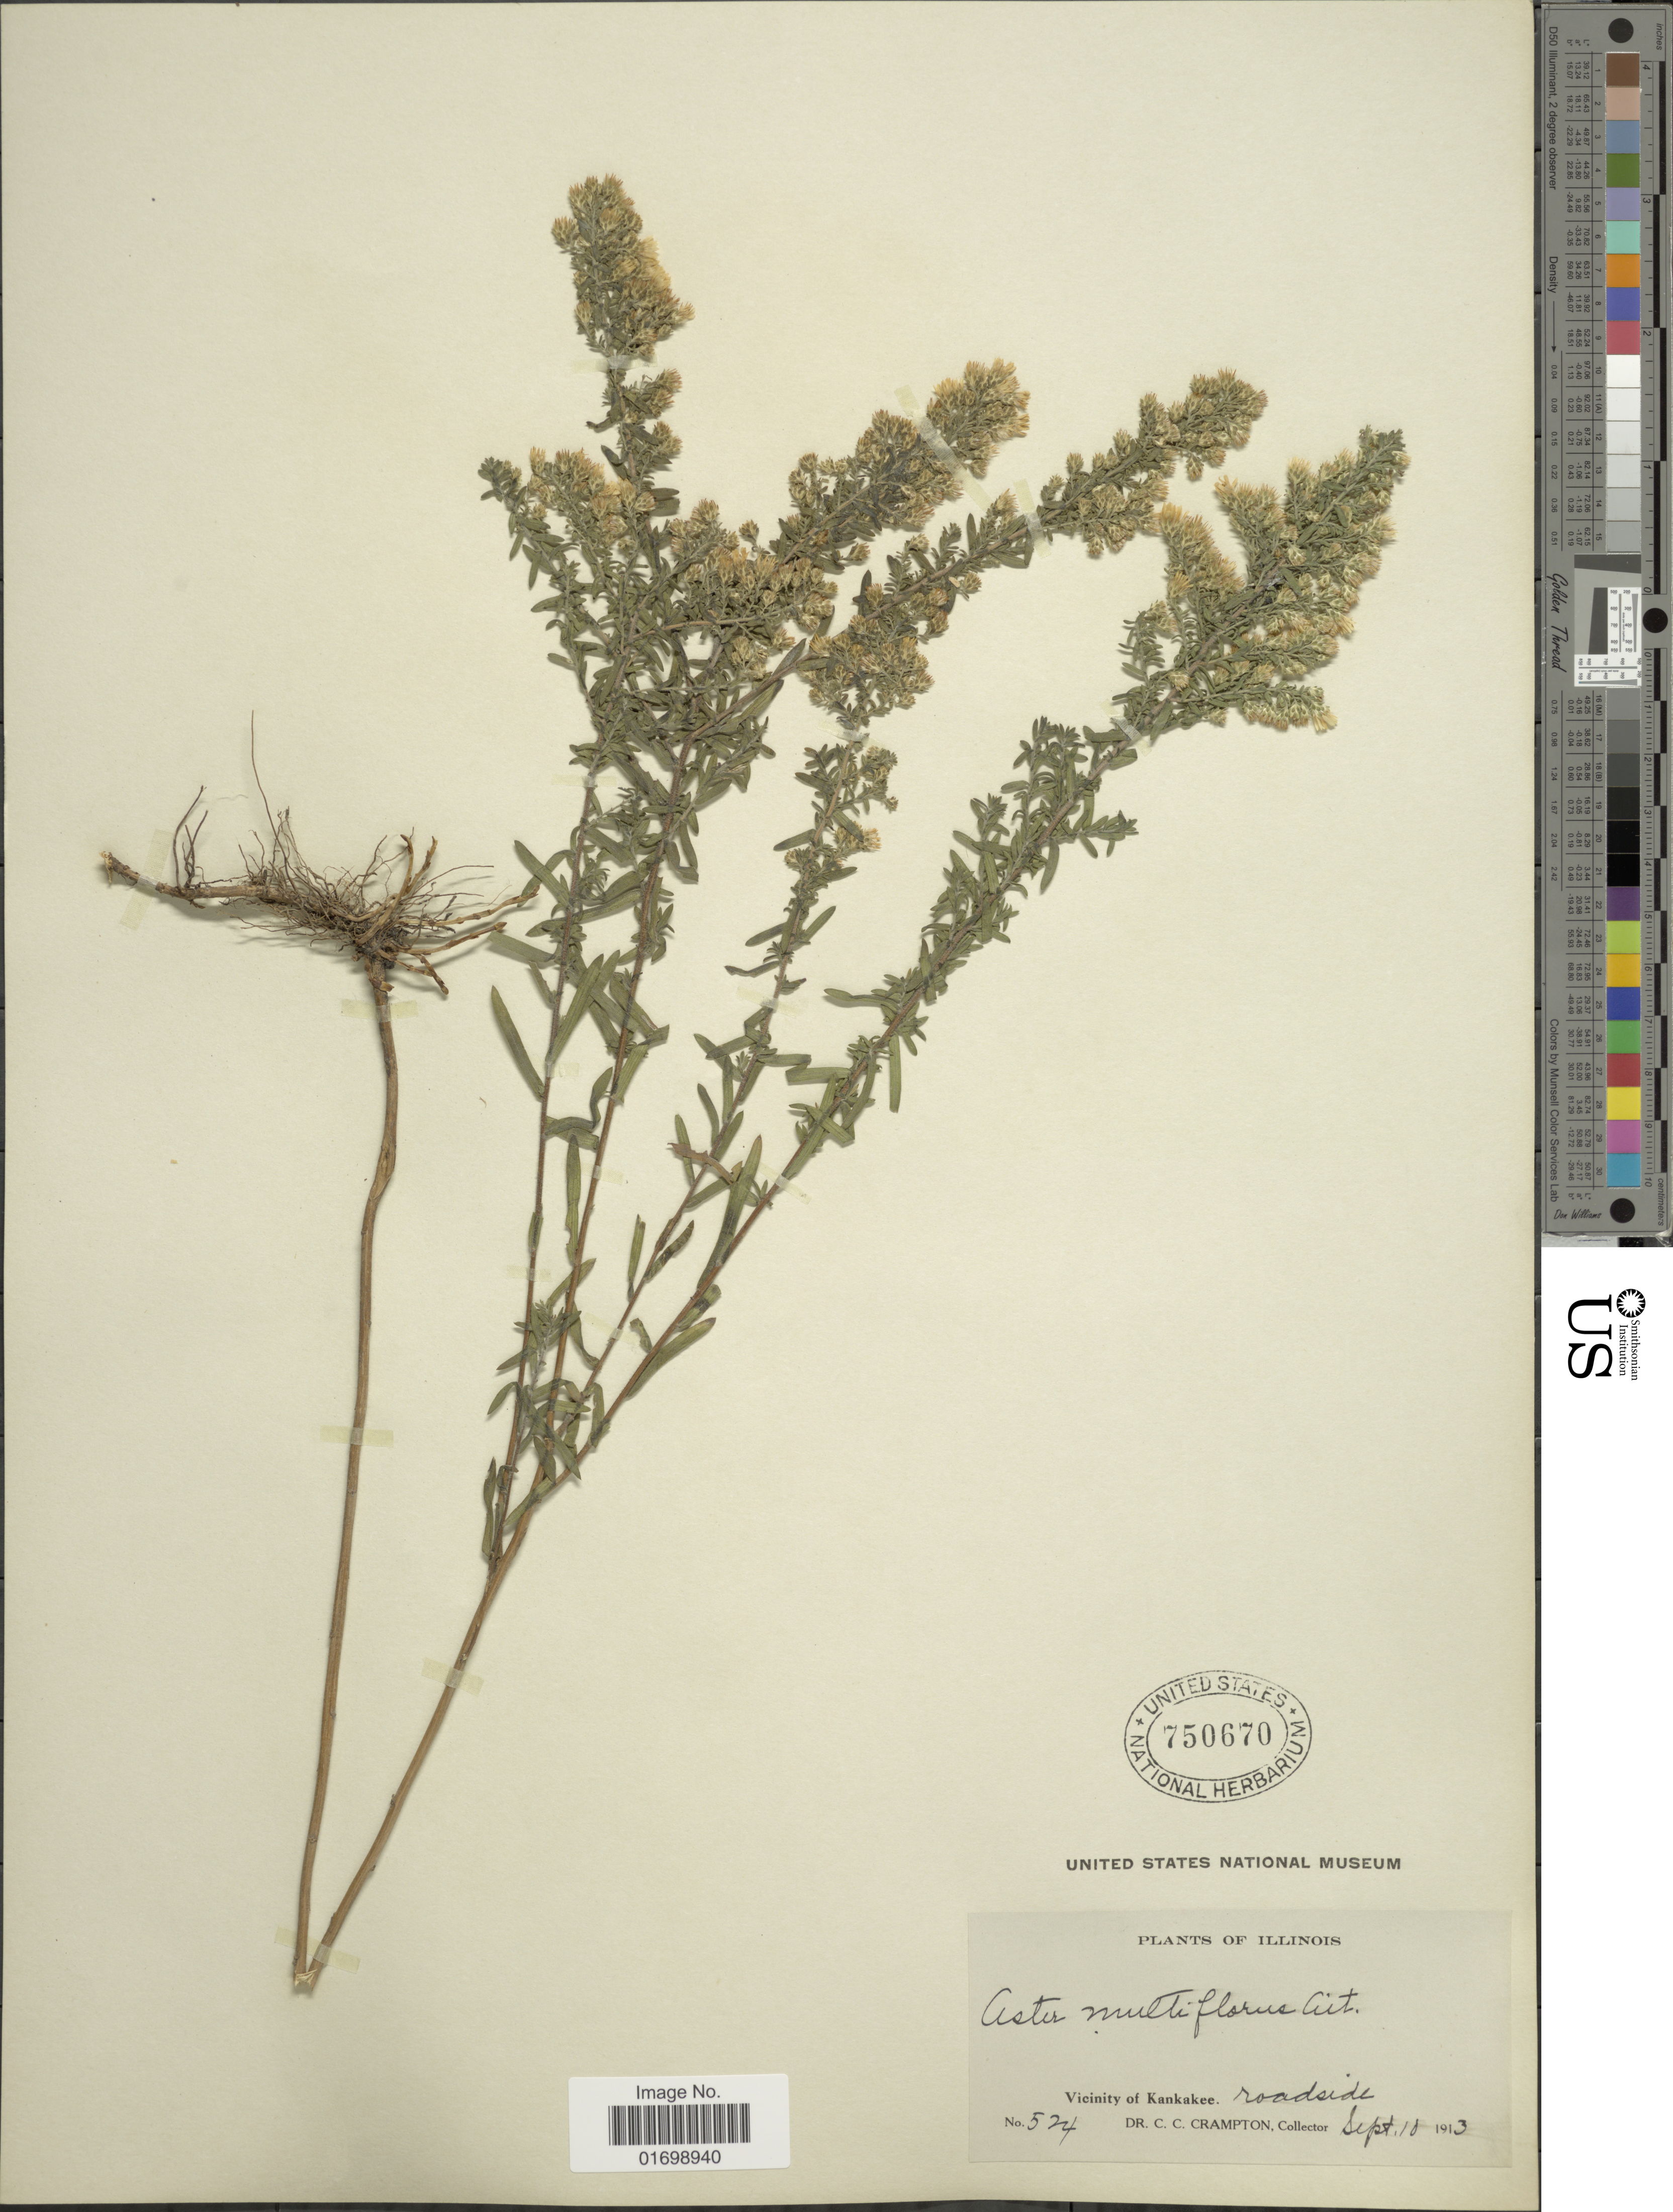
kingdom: Plantae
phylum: Tracheophyta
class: Magnoliopsida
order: Asterales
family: Asteraceae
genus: Symphyotrichum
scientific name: Symphyotrichum ericoides var. prostratum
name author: (Kuntze) G.L. Nesom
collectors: C. Crampton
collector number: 524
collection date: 1913-09-10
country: United States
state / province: Illinois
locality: Vicinity of Kanakee, roadside.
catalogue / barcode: US 750670